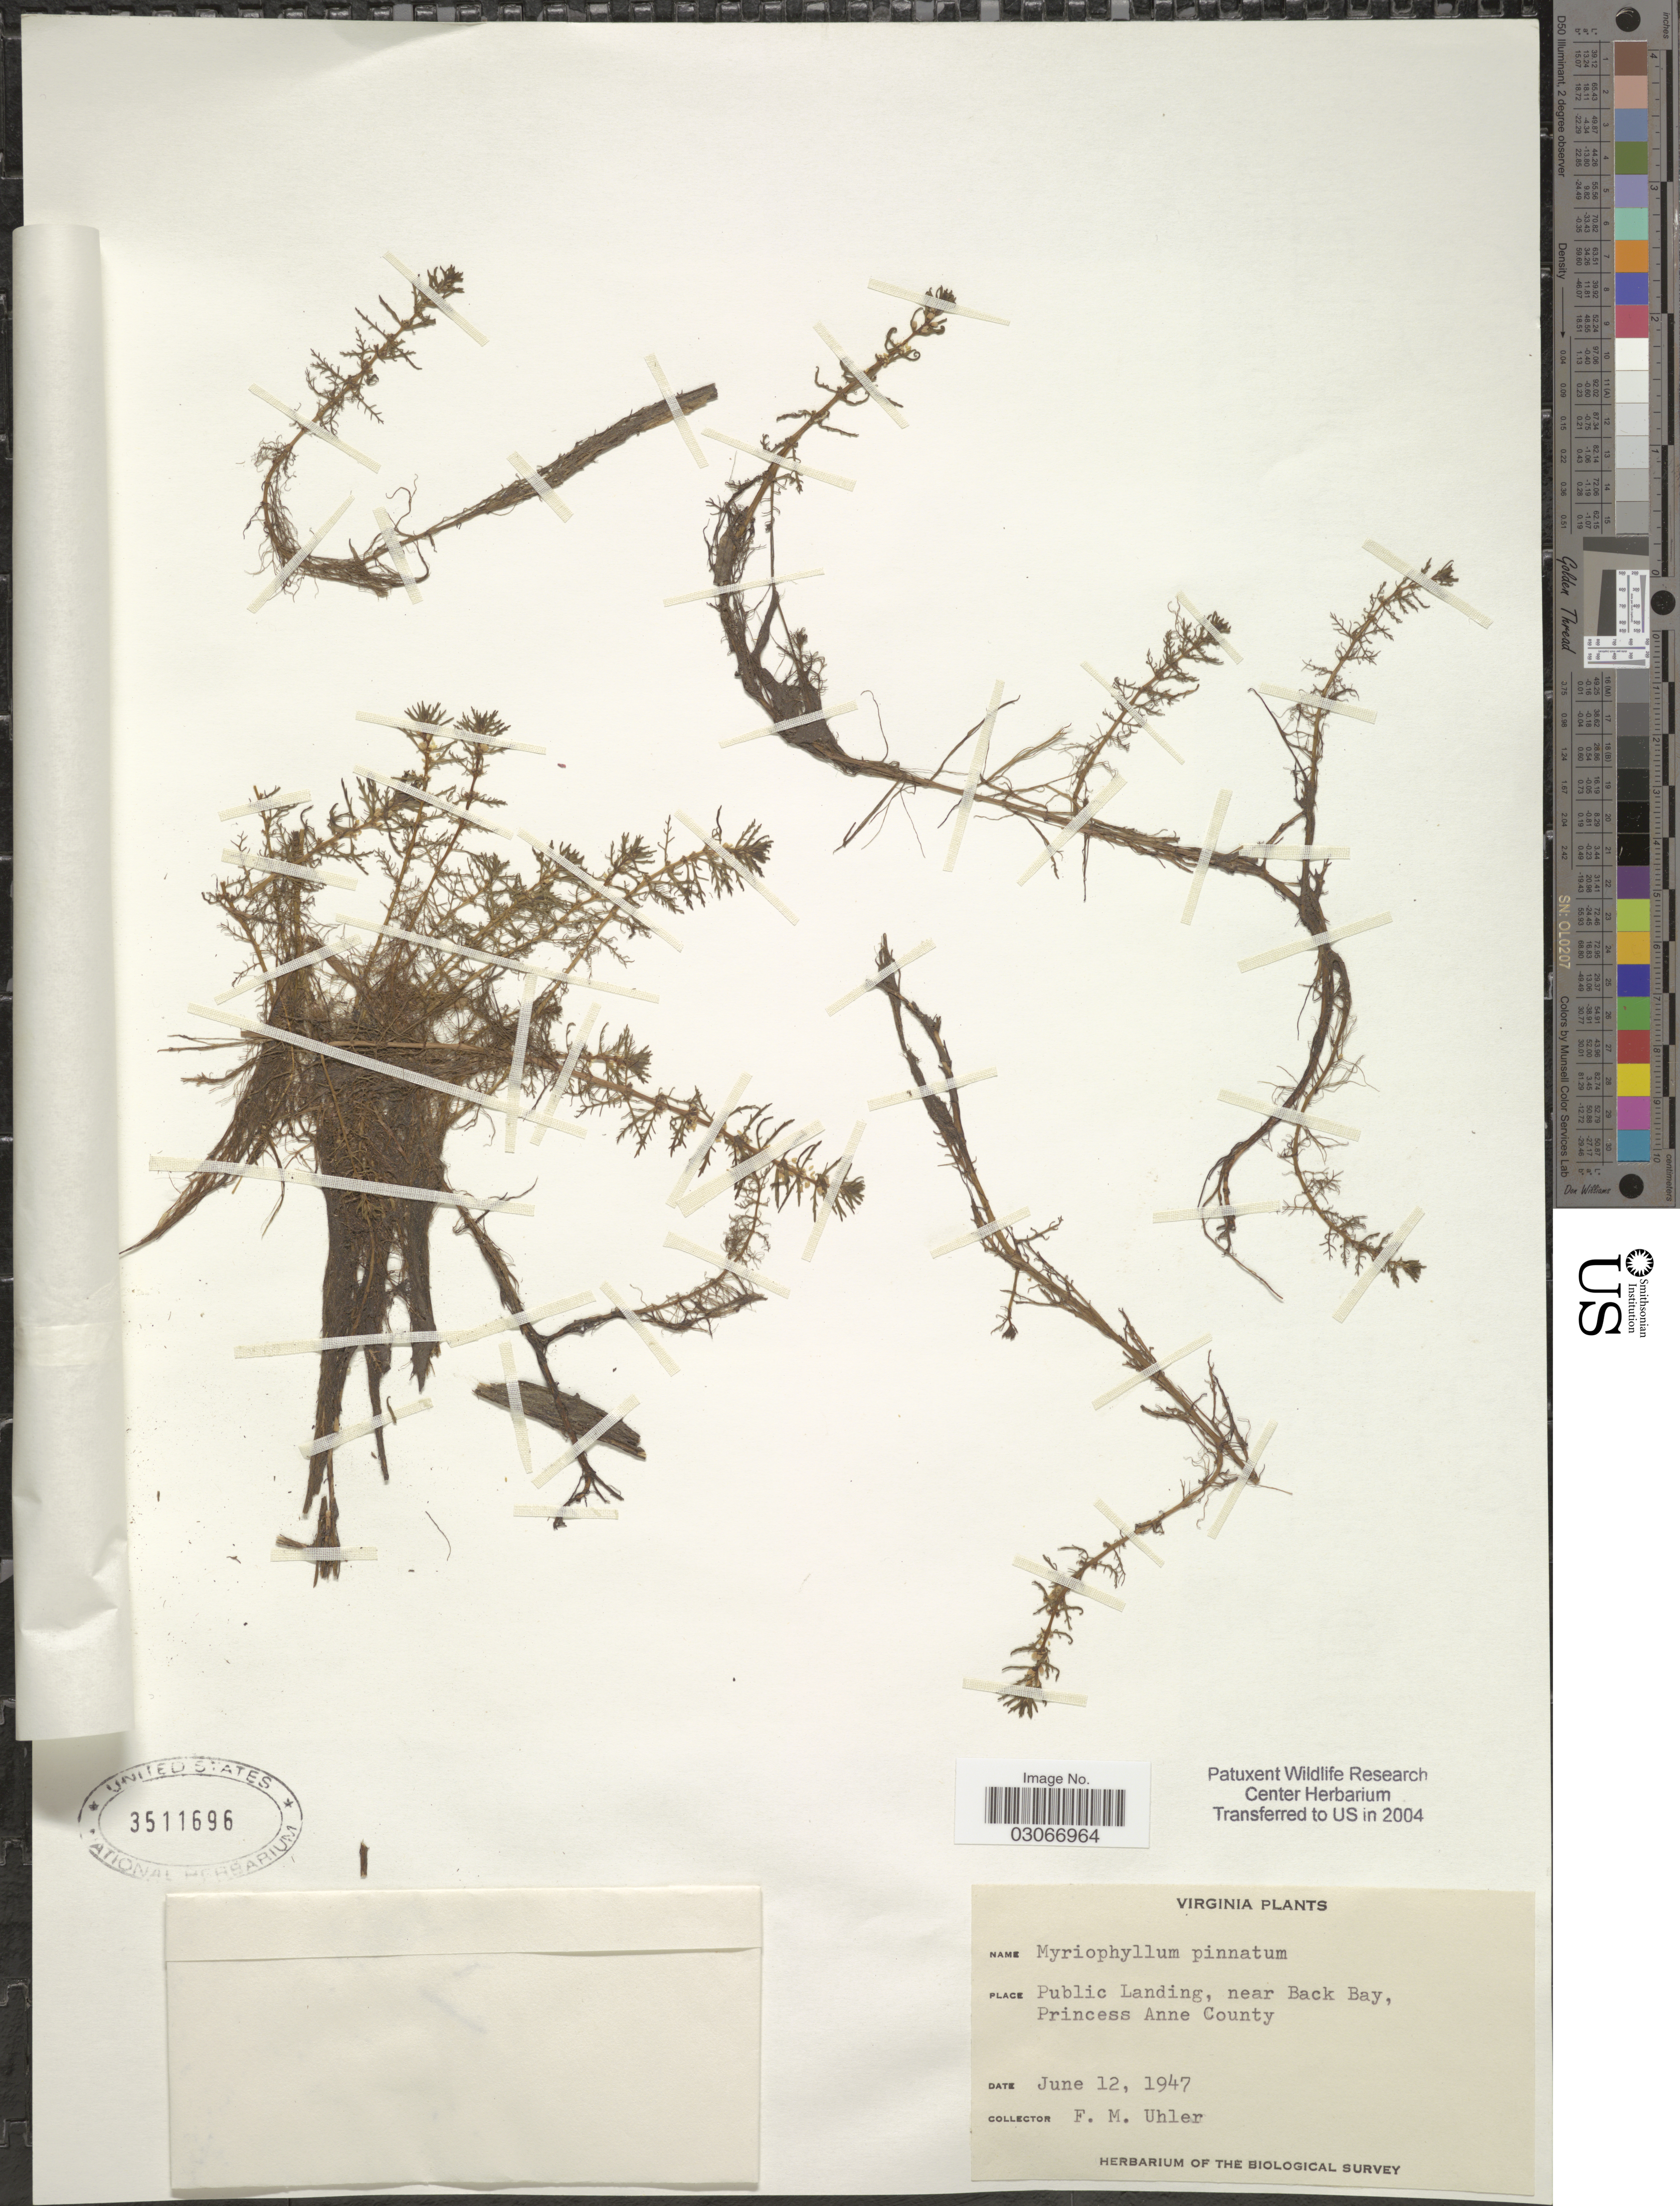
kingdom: Plantae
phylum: Tracheophyta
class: Magnoliopsida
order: Saxifragales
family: Haloragaceae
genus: Myriophyllum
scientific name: Myriophyllum pinnatum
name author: (Walter) Britton, Stearns & Poggenb.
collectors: F. M. Uhler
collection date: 1947-06-12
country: United States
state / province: Virginia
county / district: City of Virginia Beach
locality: Public Landing, near Back Bay, Princess Anne (=historic county name) County.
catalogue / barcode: US 3511696